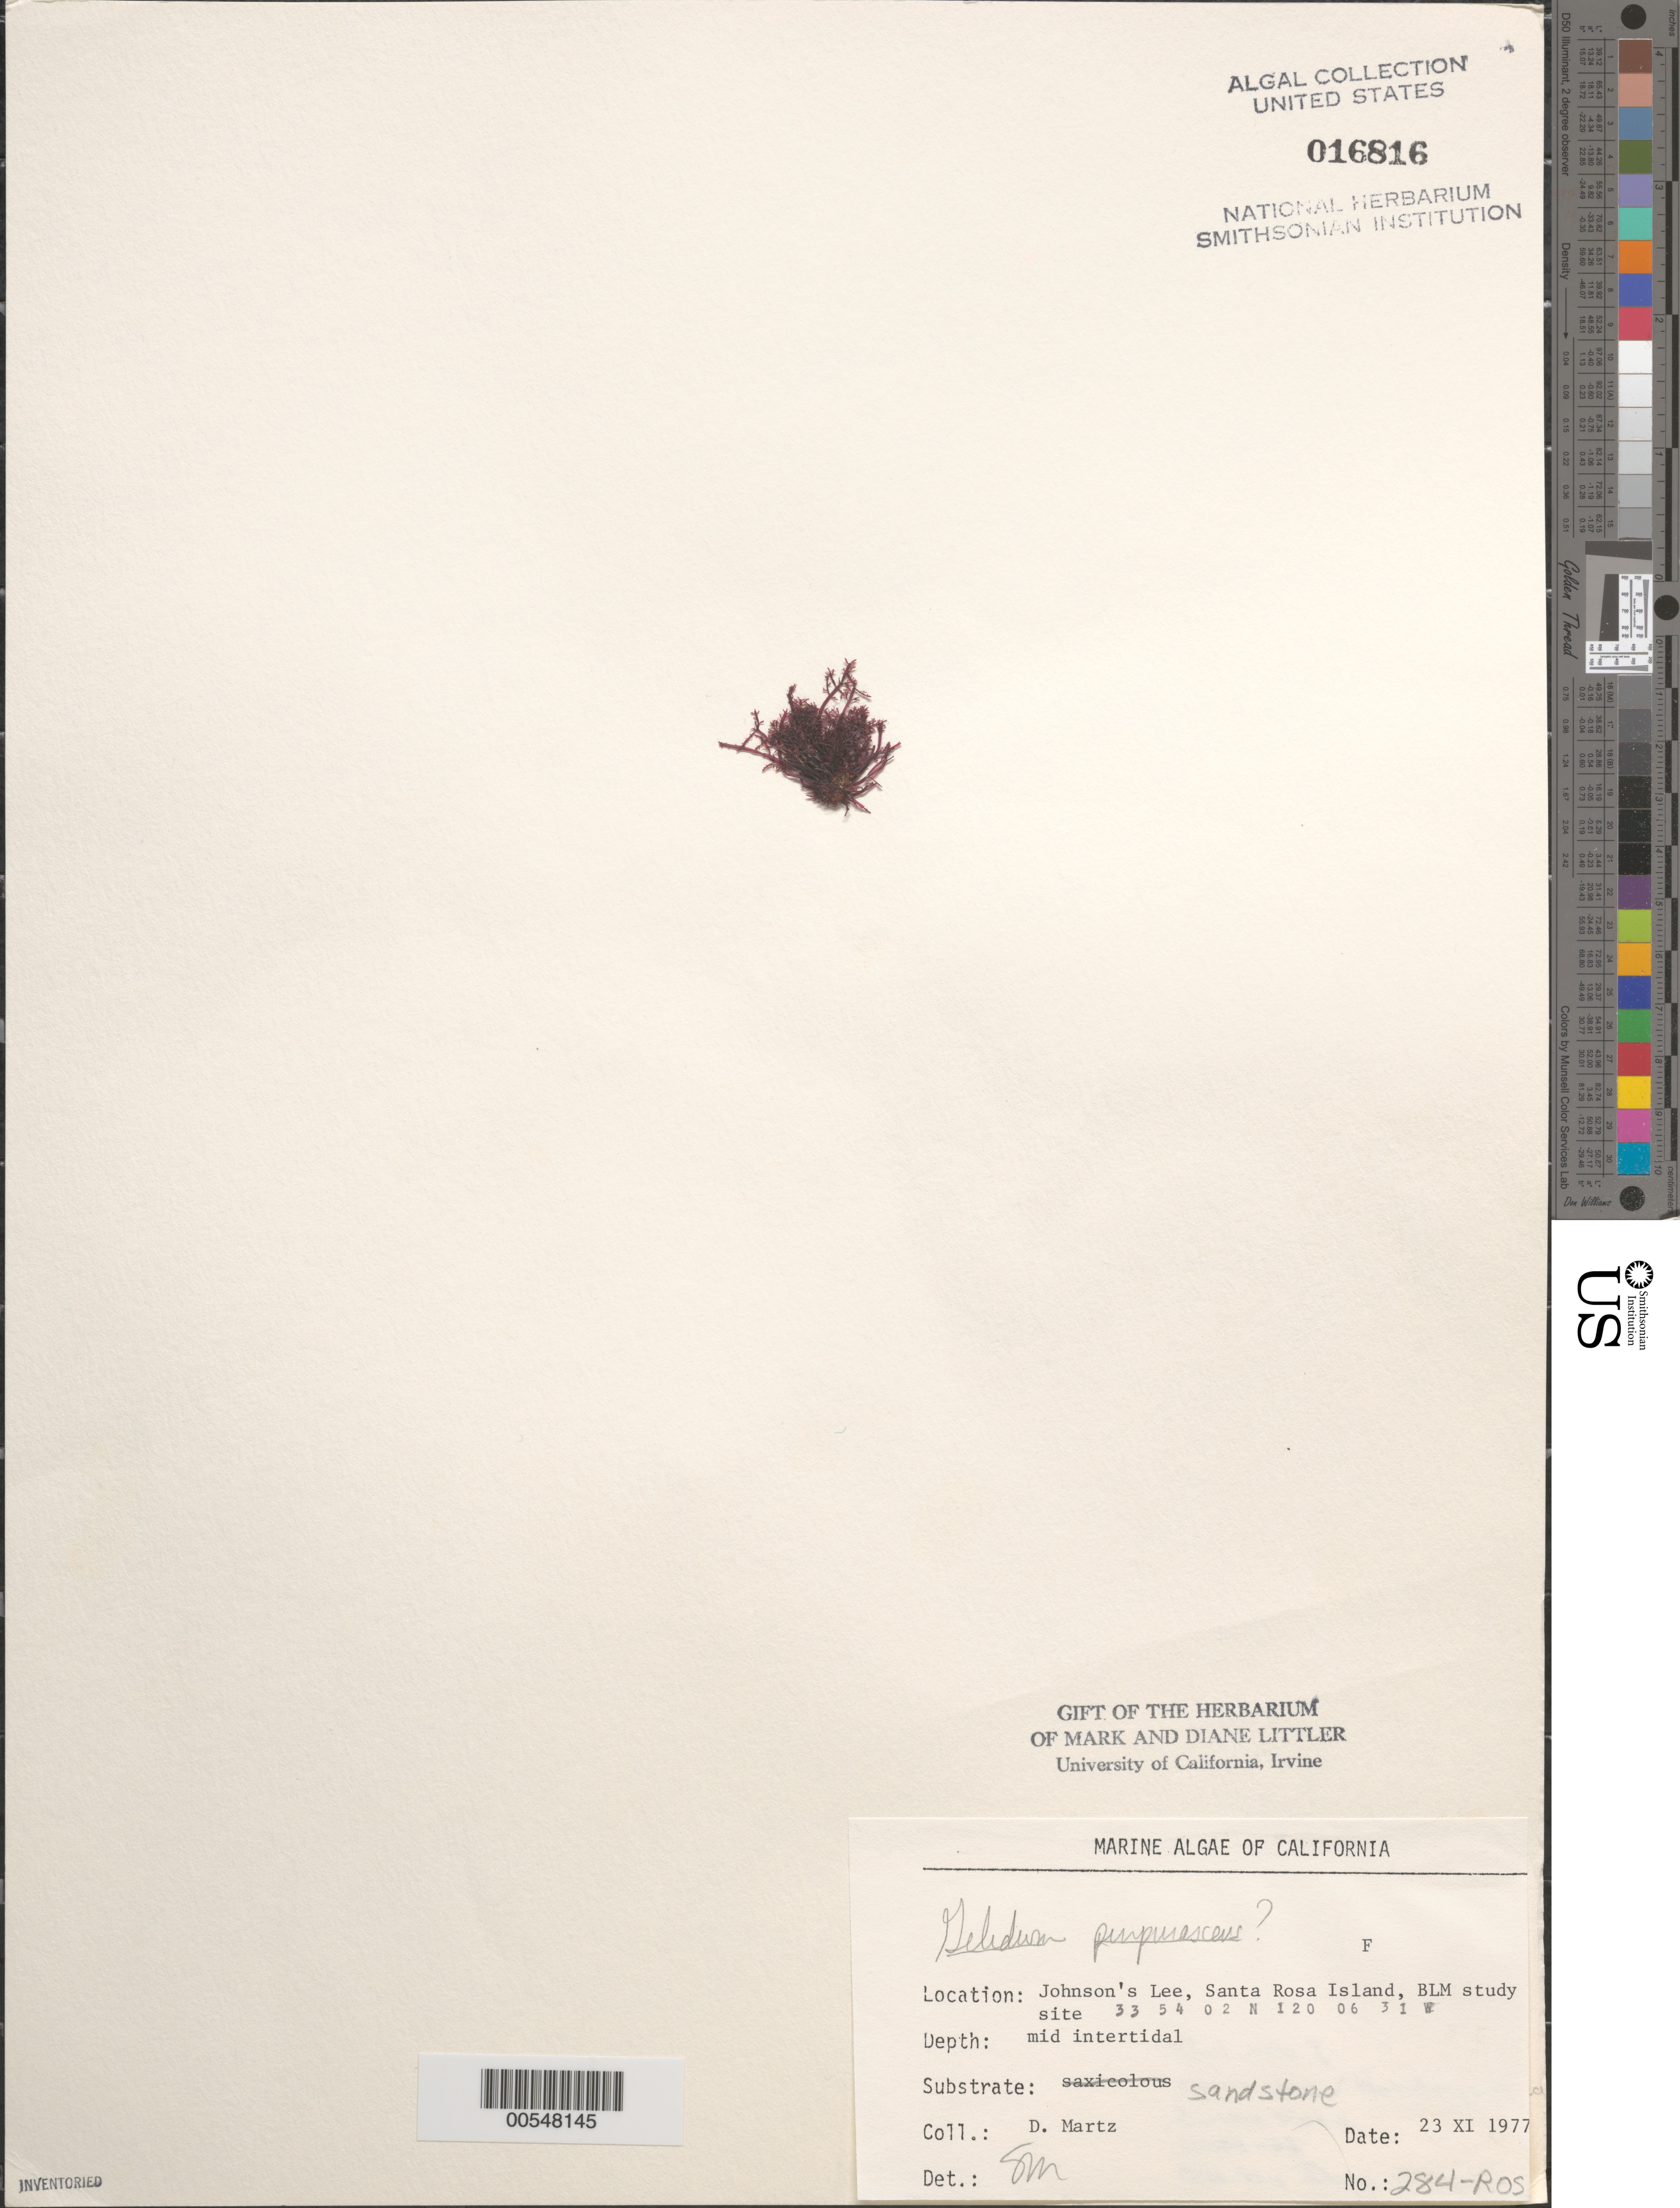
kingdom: Plantae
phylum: Rhodophyta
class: Florideophyceae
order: Gelidiales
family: Gelidiaceae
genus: Gelidium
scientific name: Gelidium purpurascens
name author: N.L. Gardner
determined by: Murray, S. N.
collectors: D. Martz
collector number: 284-ros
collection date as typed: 23 Nov 1977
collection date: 1977-11-23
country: United States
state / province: California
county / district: Santa Barbara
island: Santa Rosa Island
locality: Johnson's Lee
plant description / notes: BLM-SOCALBIGHT Rocky Intertidal Survey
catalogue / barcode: US 16816